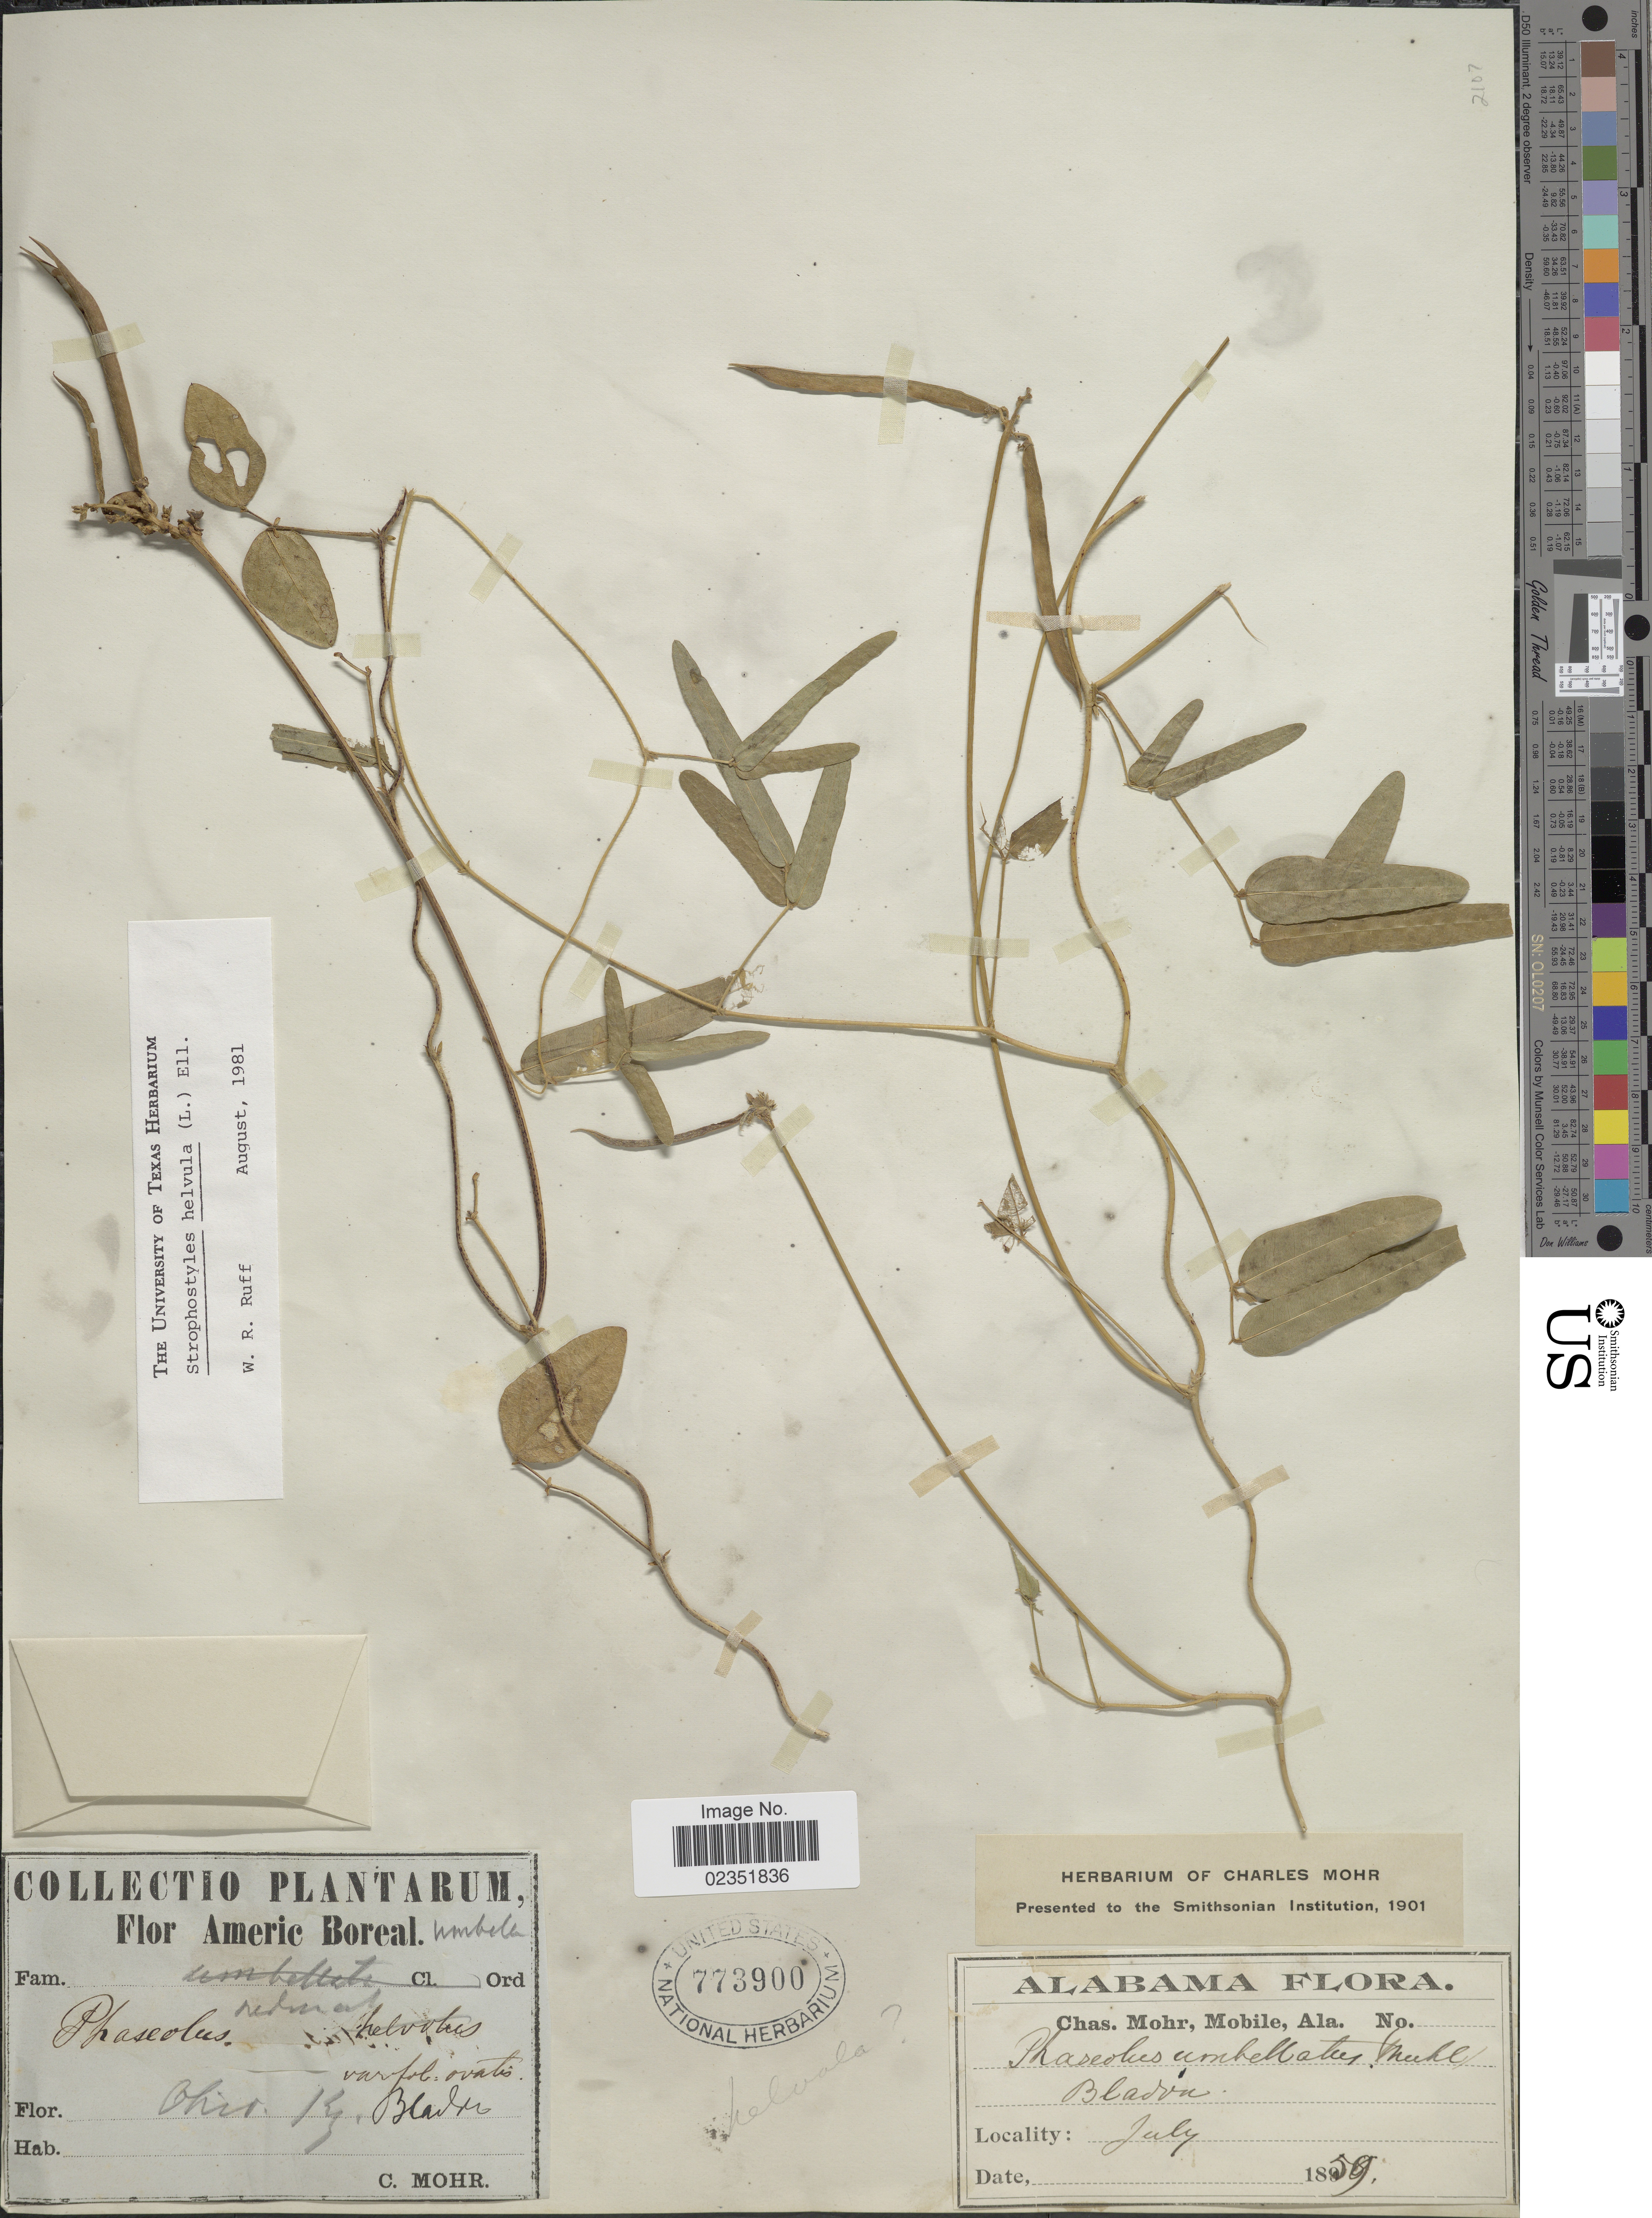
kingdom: Plantae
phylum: Tracheophyta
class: Magnoliopsida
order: Fabales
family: Fabaceae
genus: Strophostyles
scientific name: Strophostyles helvola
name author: (L.) Elliott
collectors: C. T. Mohr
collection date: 1859-07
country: United States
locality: Ohio, Ky, Bladon, Alabama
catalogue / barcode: US 773900